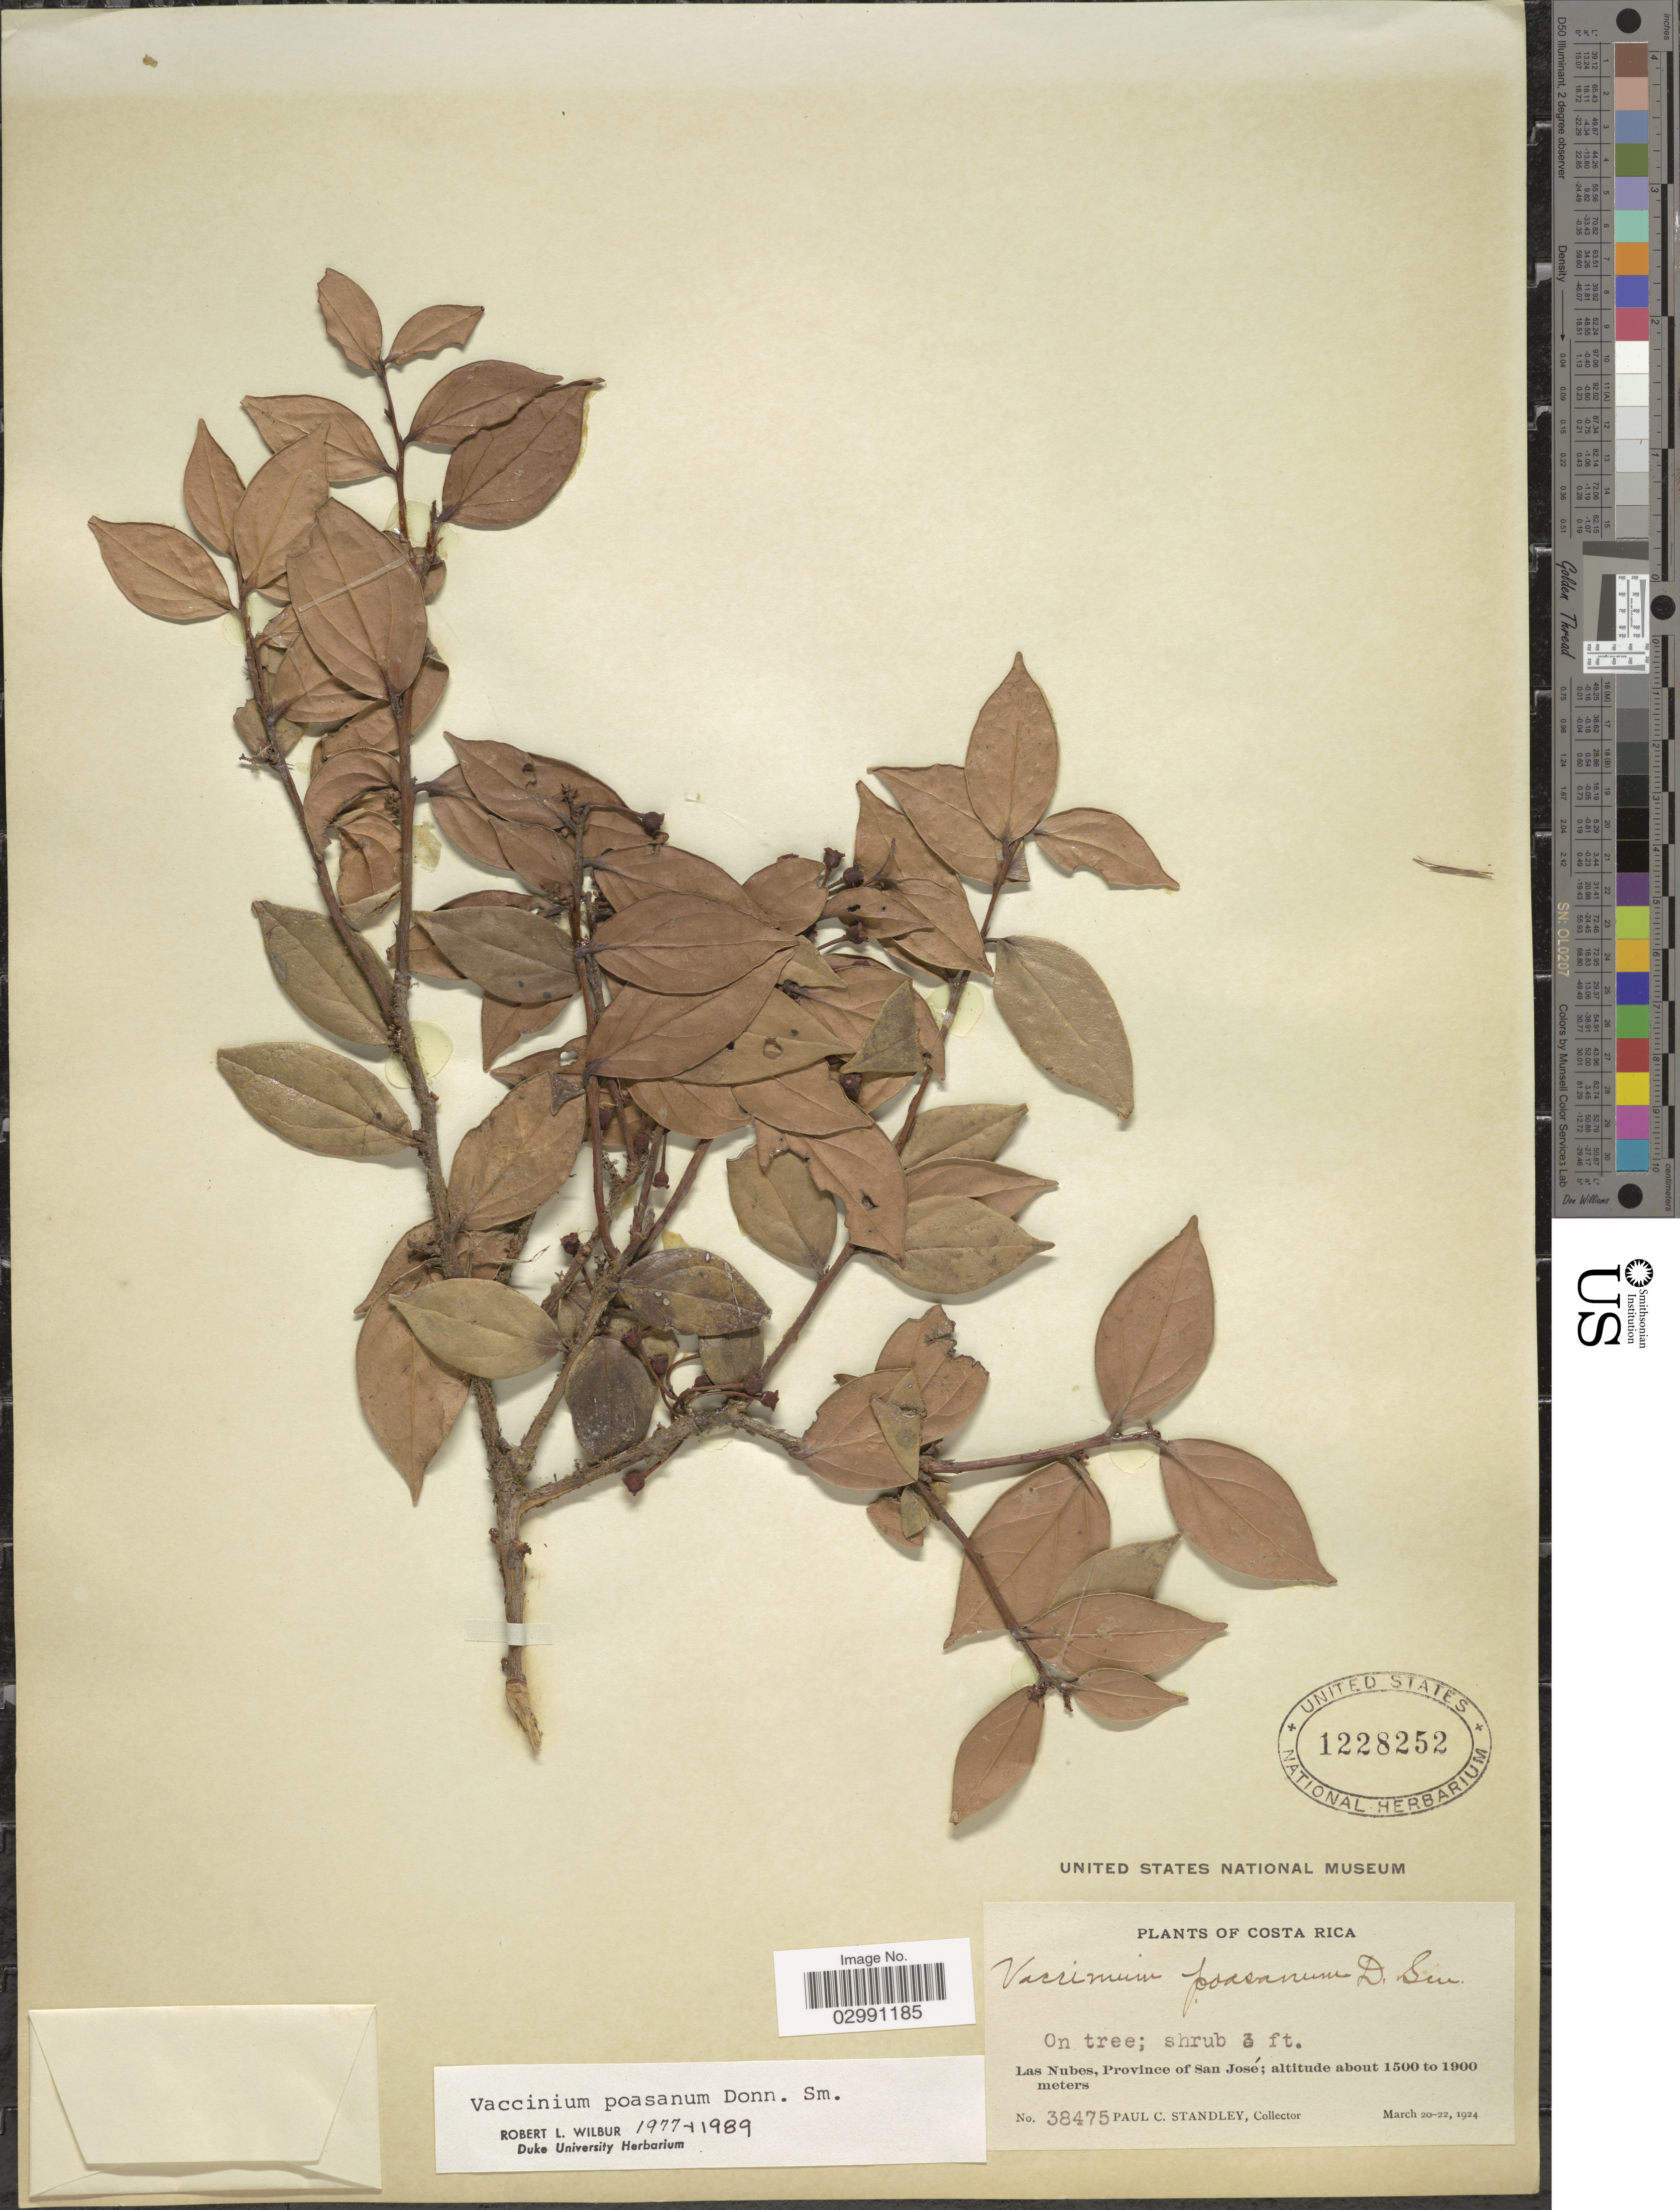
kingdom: Plantae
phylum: Tracheophyta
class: Magnoliopsida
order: Ericales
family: Ericaceae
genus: Vaccinium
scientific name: Vaccinium poasanum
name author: Donn. Sm.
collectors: P. C. Standley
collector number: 38475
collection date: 1924-03-20/1924-03-22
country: Costa Rica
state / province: San José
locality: Las Nubes.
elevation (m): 1500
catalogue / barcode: US 1228252